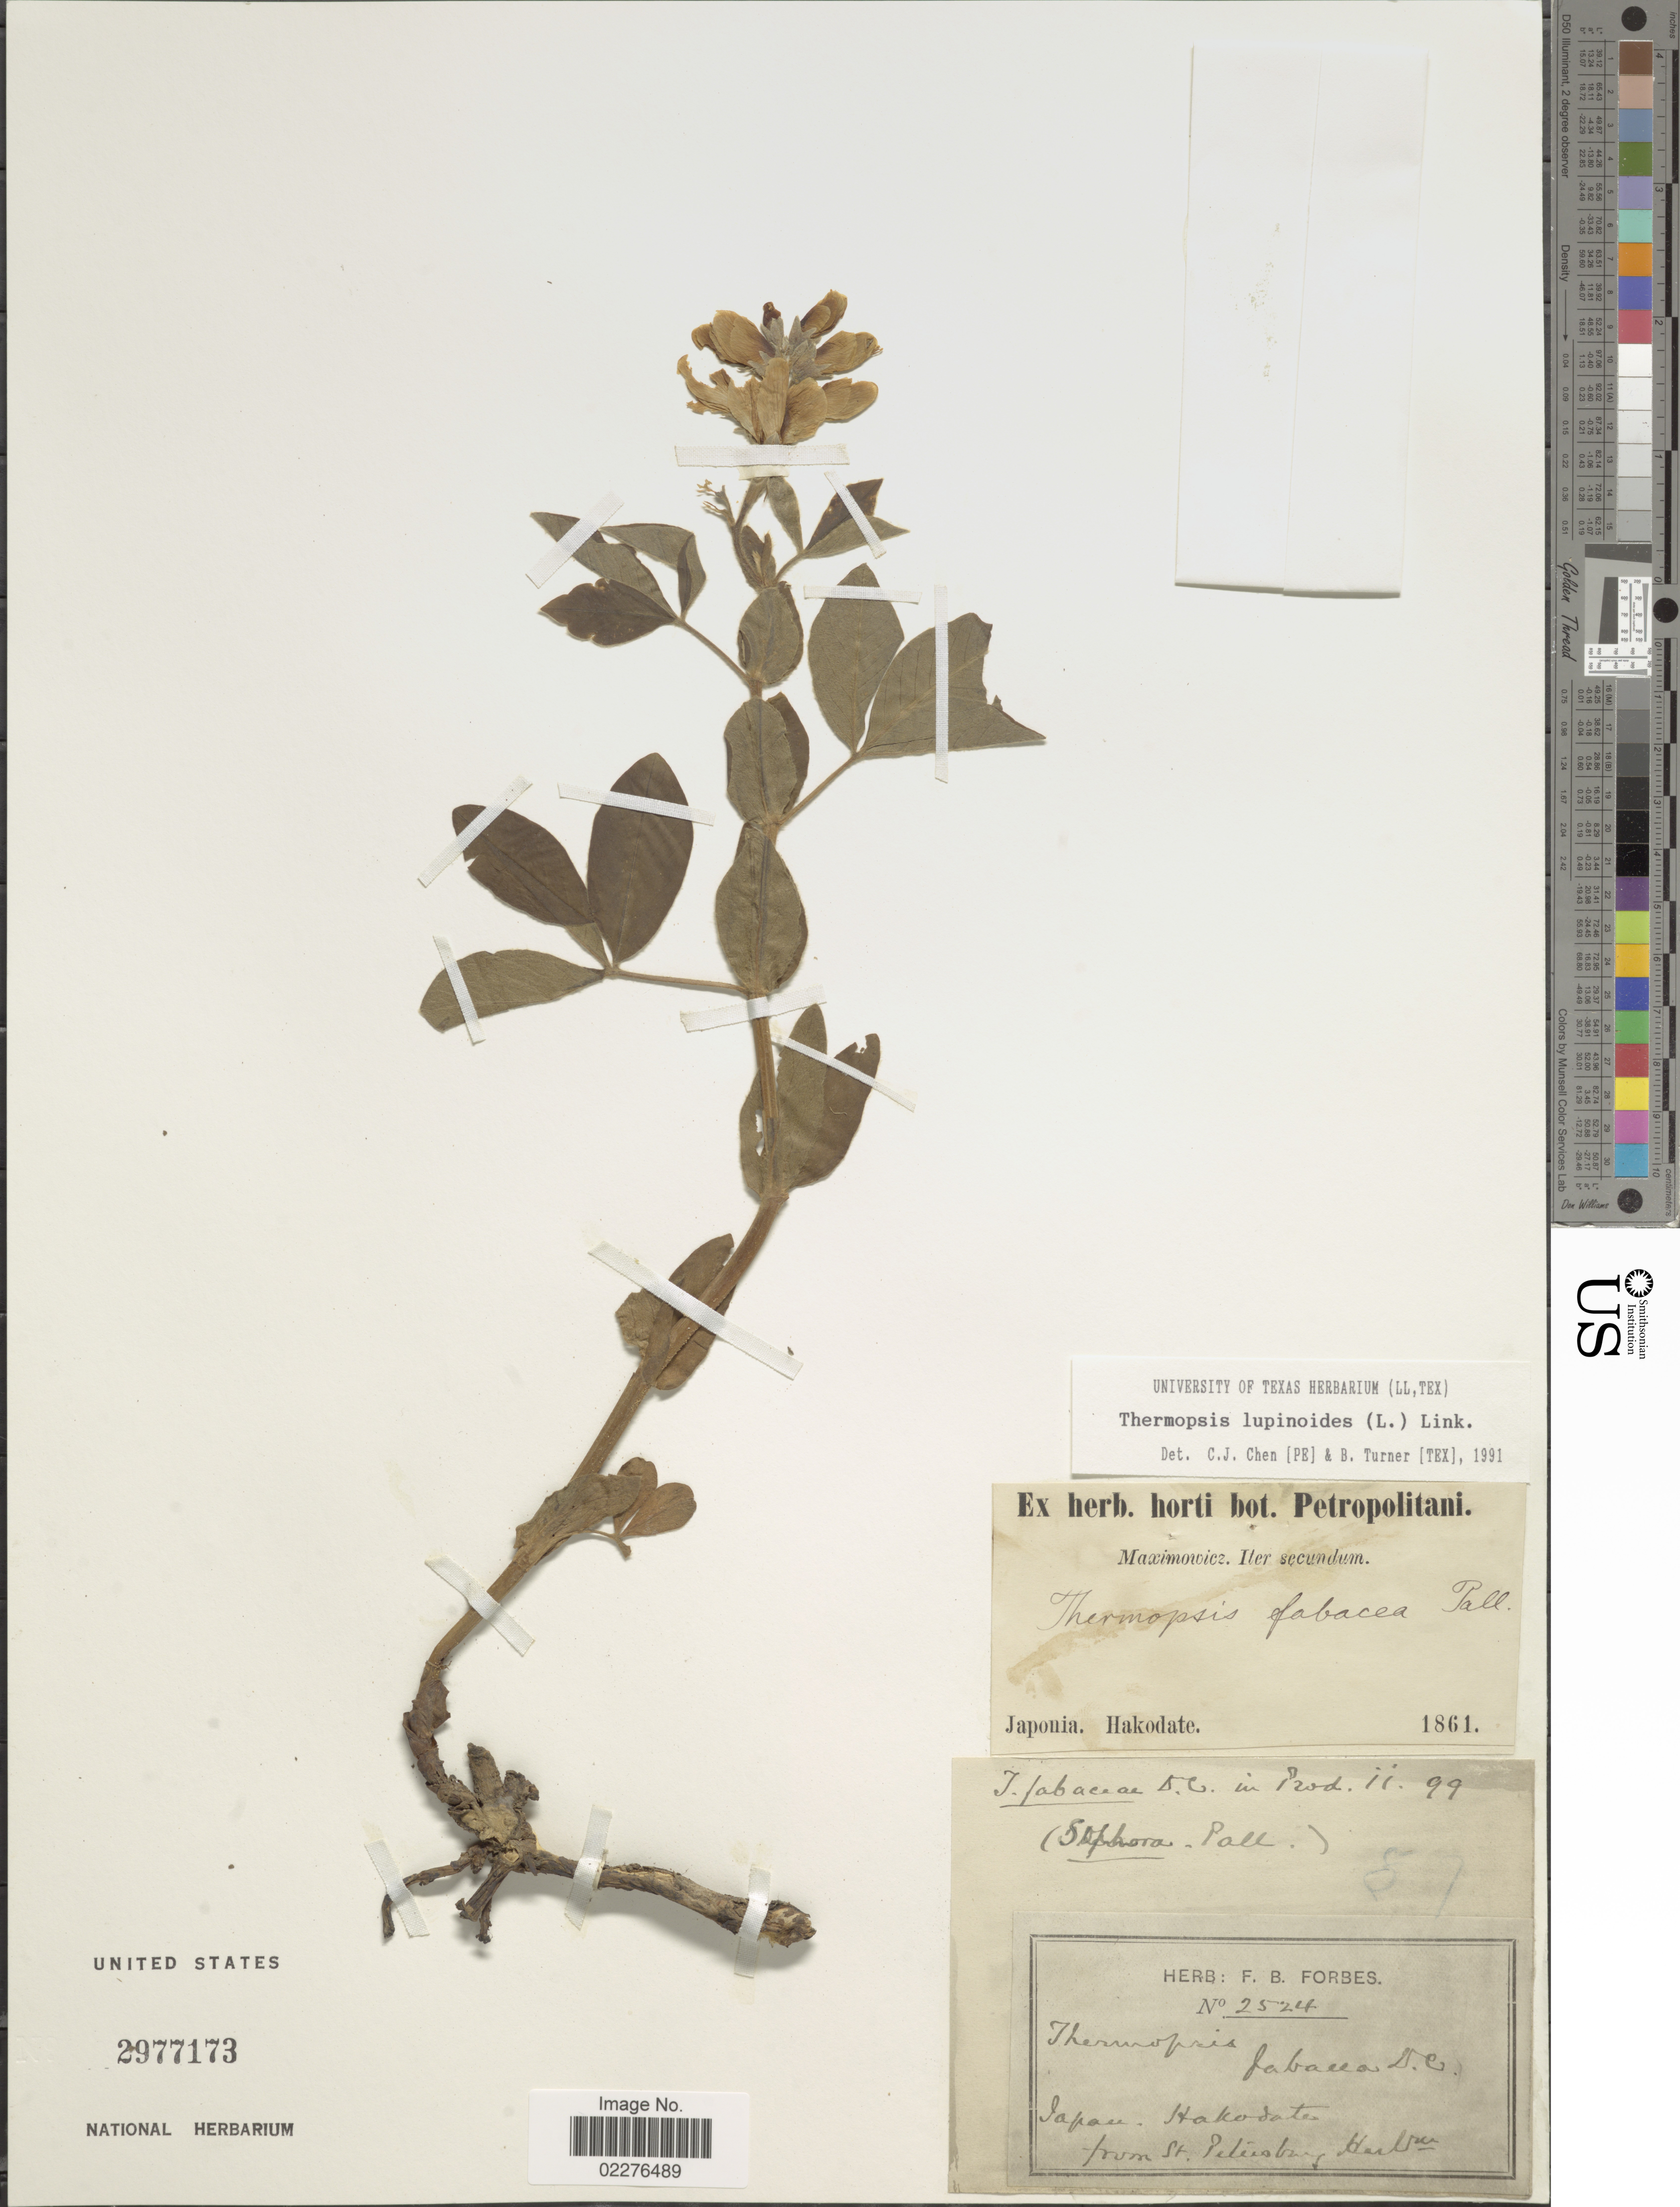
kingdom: Plantae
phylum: Tracheophyta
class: Magnoliopsida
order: Fabales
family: Fabaceae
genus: Thermopsis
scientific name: Thermopsis lupinoides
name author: (L.) Link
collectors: Maximowicz, --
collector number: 2524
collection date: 1861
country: Japan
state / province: Hokkaidō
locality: Hakodate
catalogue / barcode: US 2977173